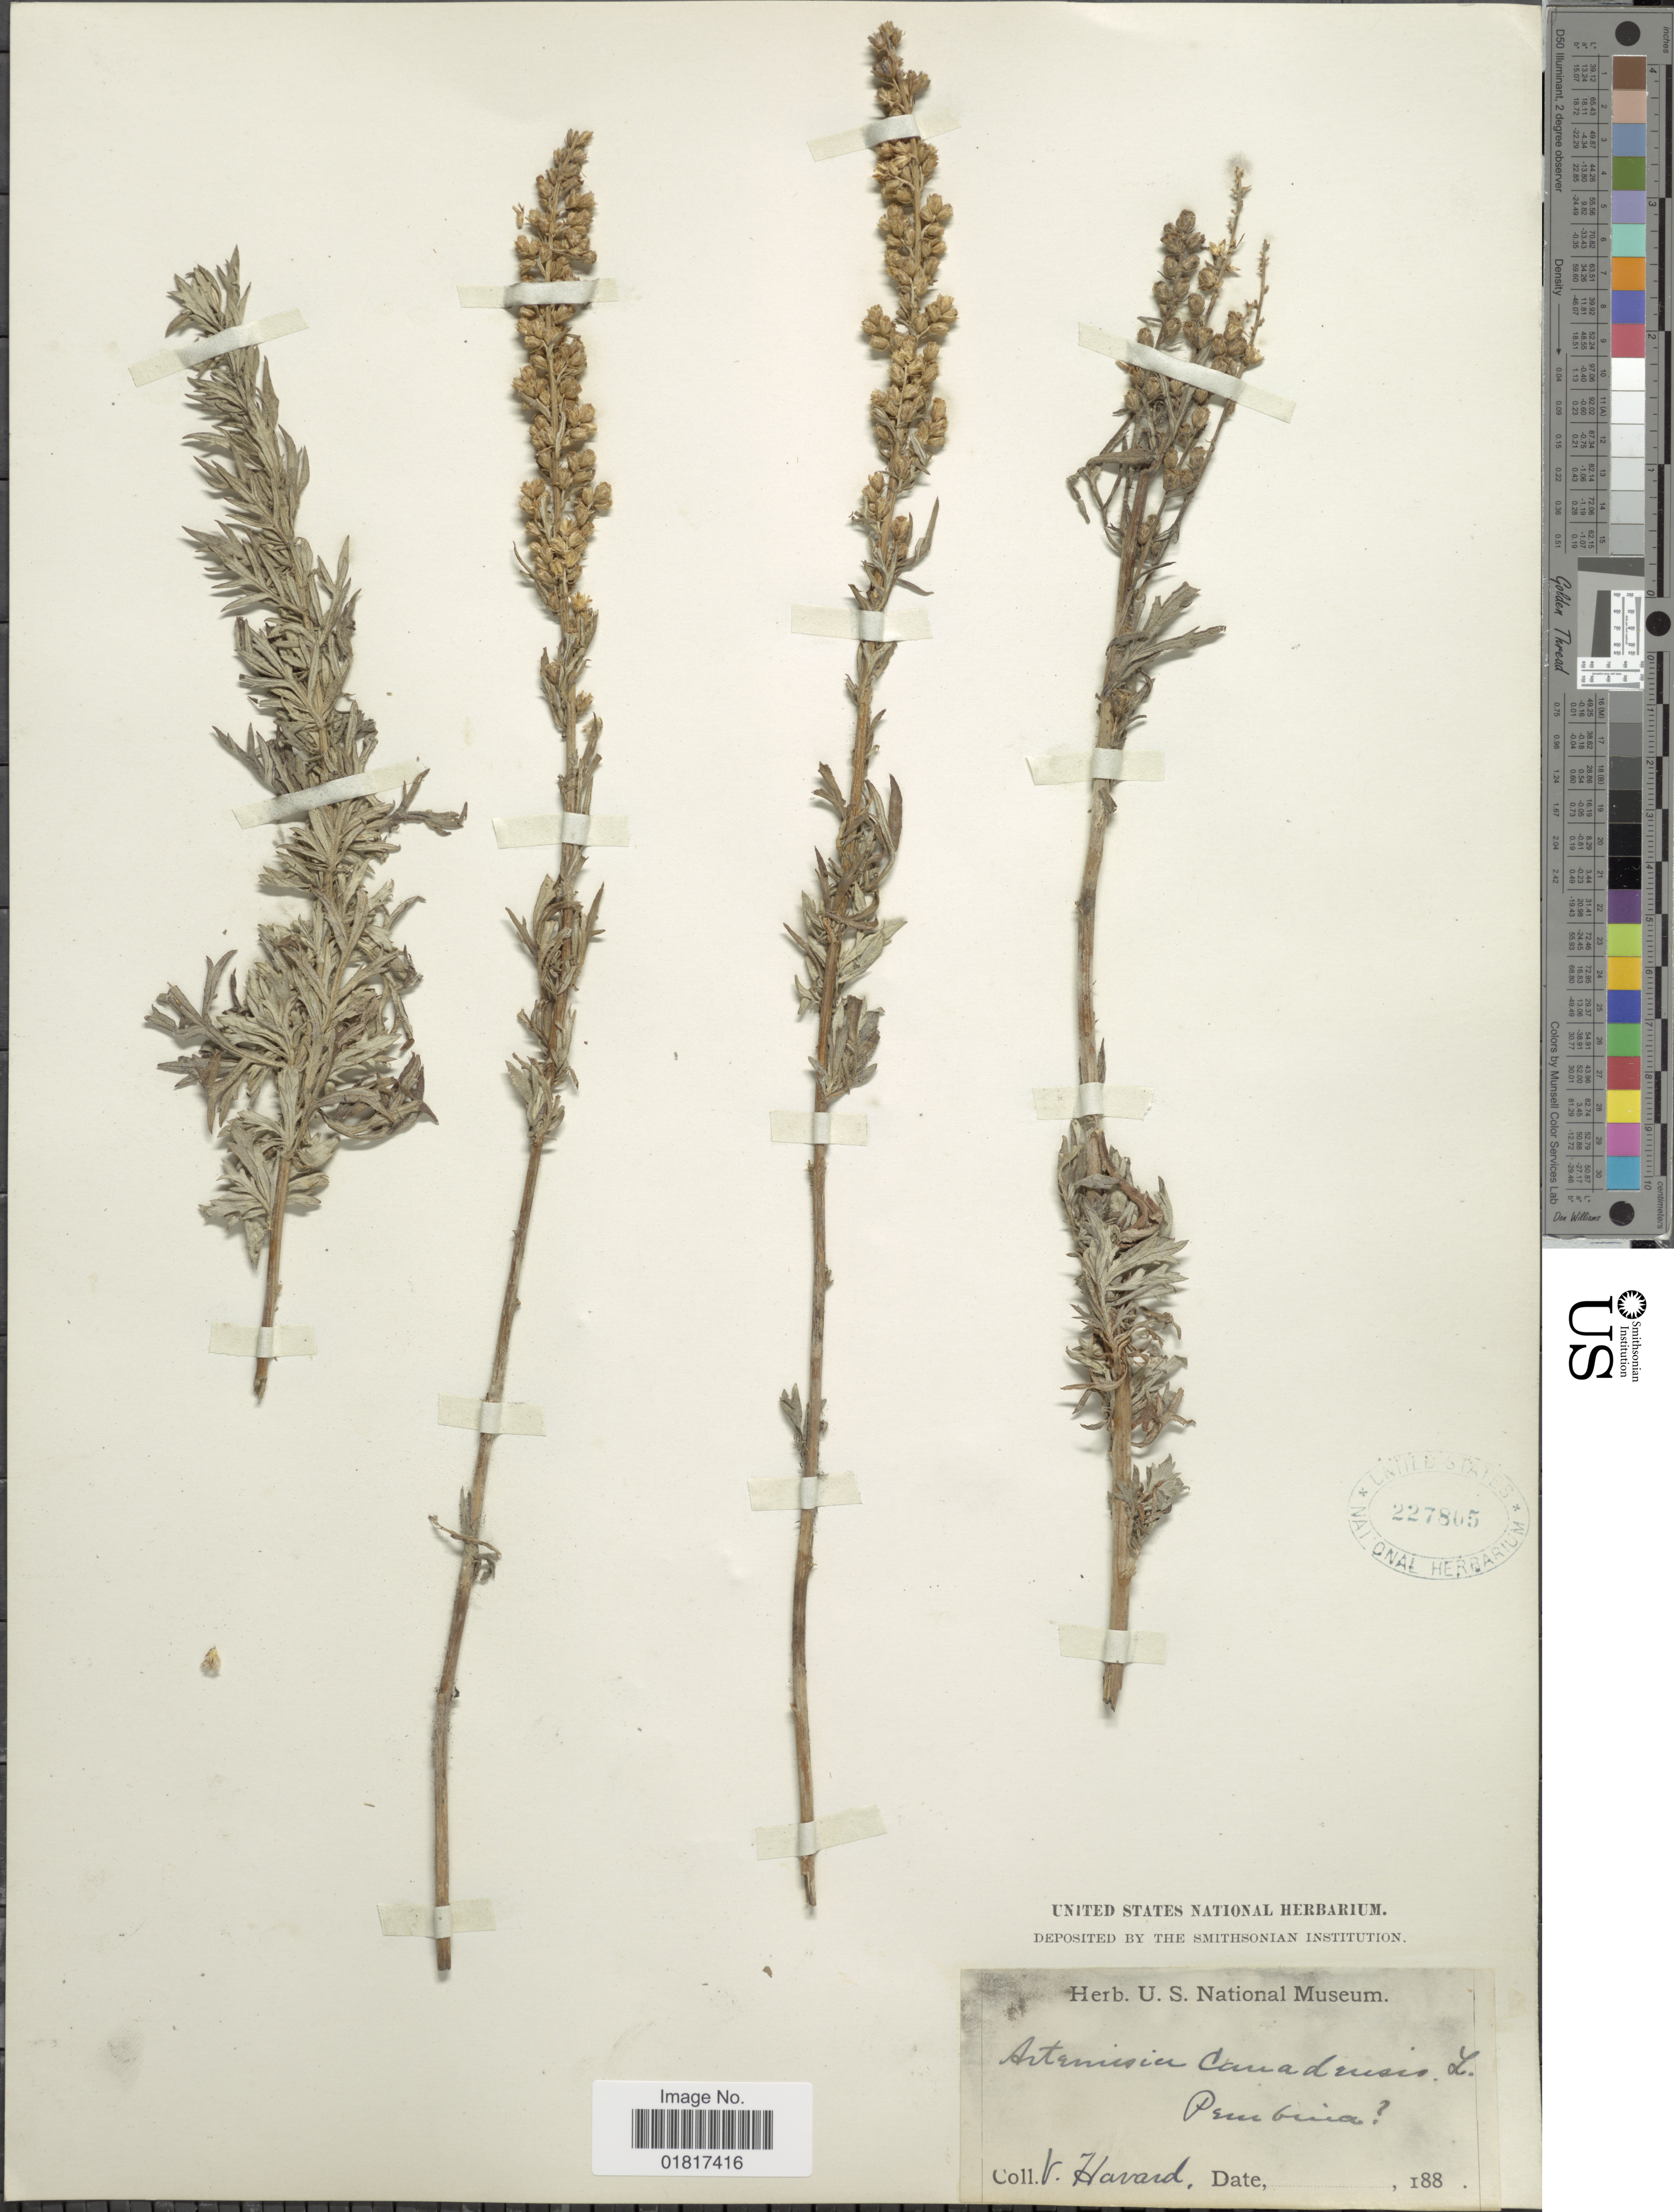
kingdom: Plantae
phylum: Tracheophyta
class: Magnoliopsida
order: Asterales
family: Asteraceae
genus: Artemisia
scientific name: Artemisia vulgaris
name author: L.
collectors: V. Havard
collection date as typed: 188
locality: Pembuia [unsure placement]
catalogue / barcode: US 227805